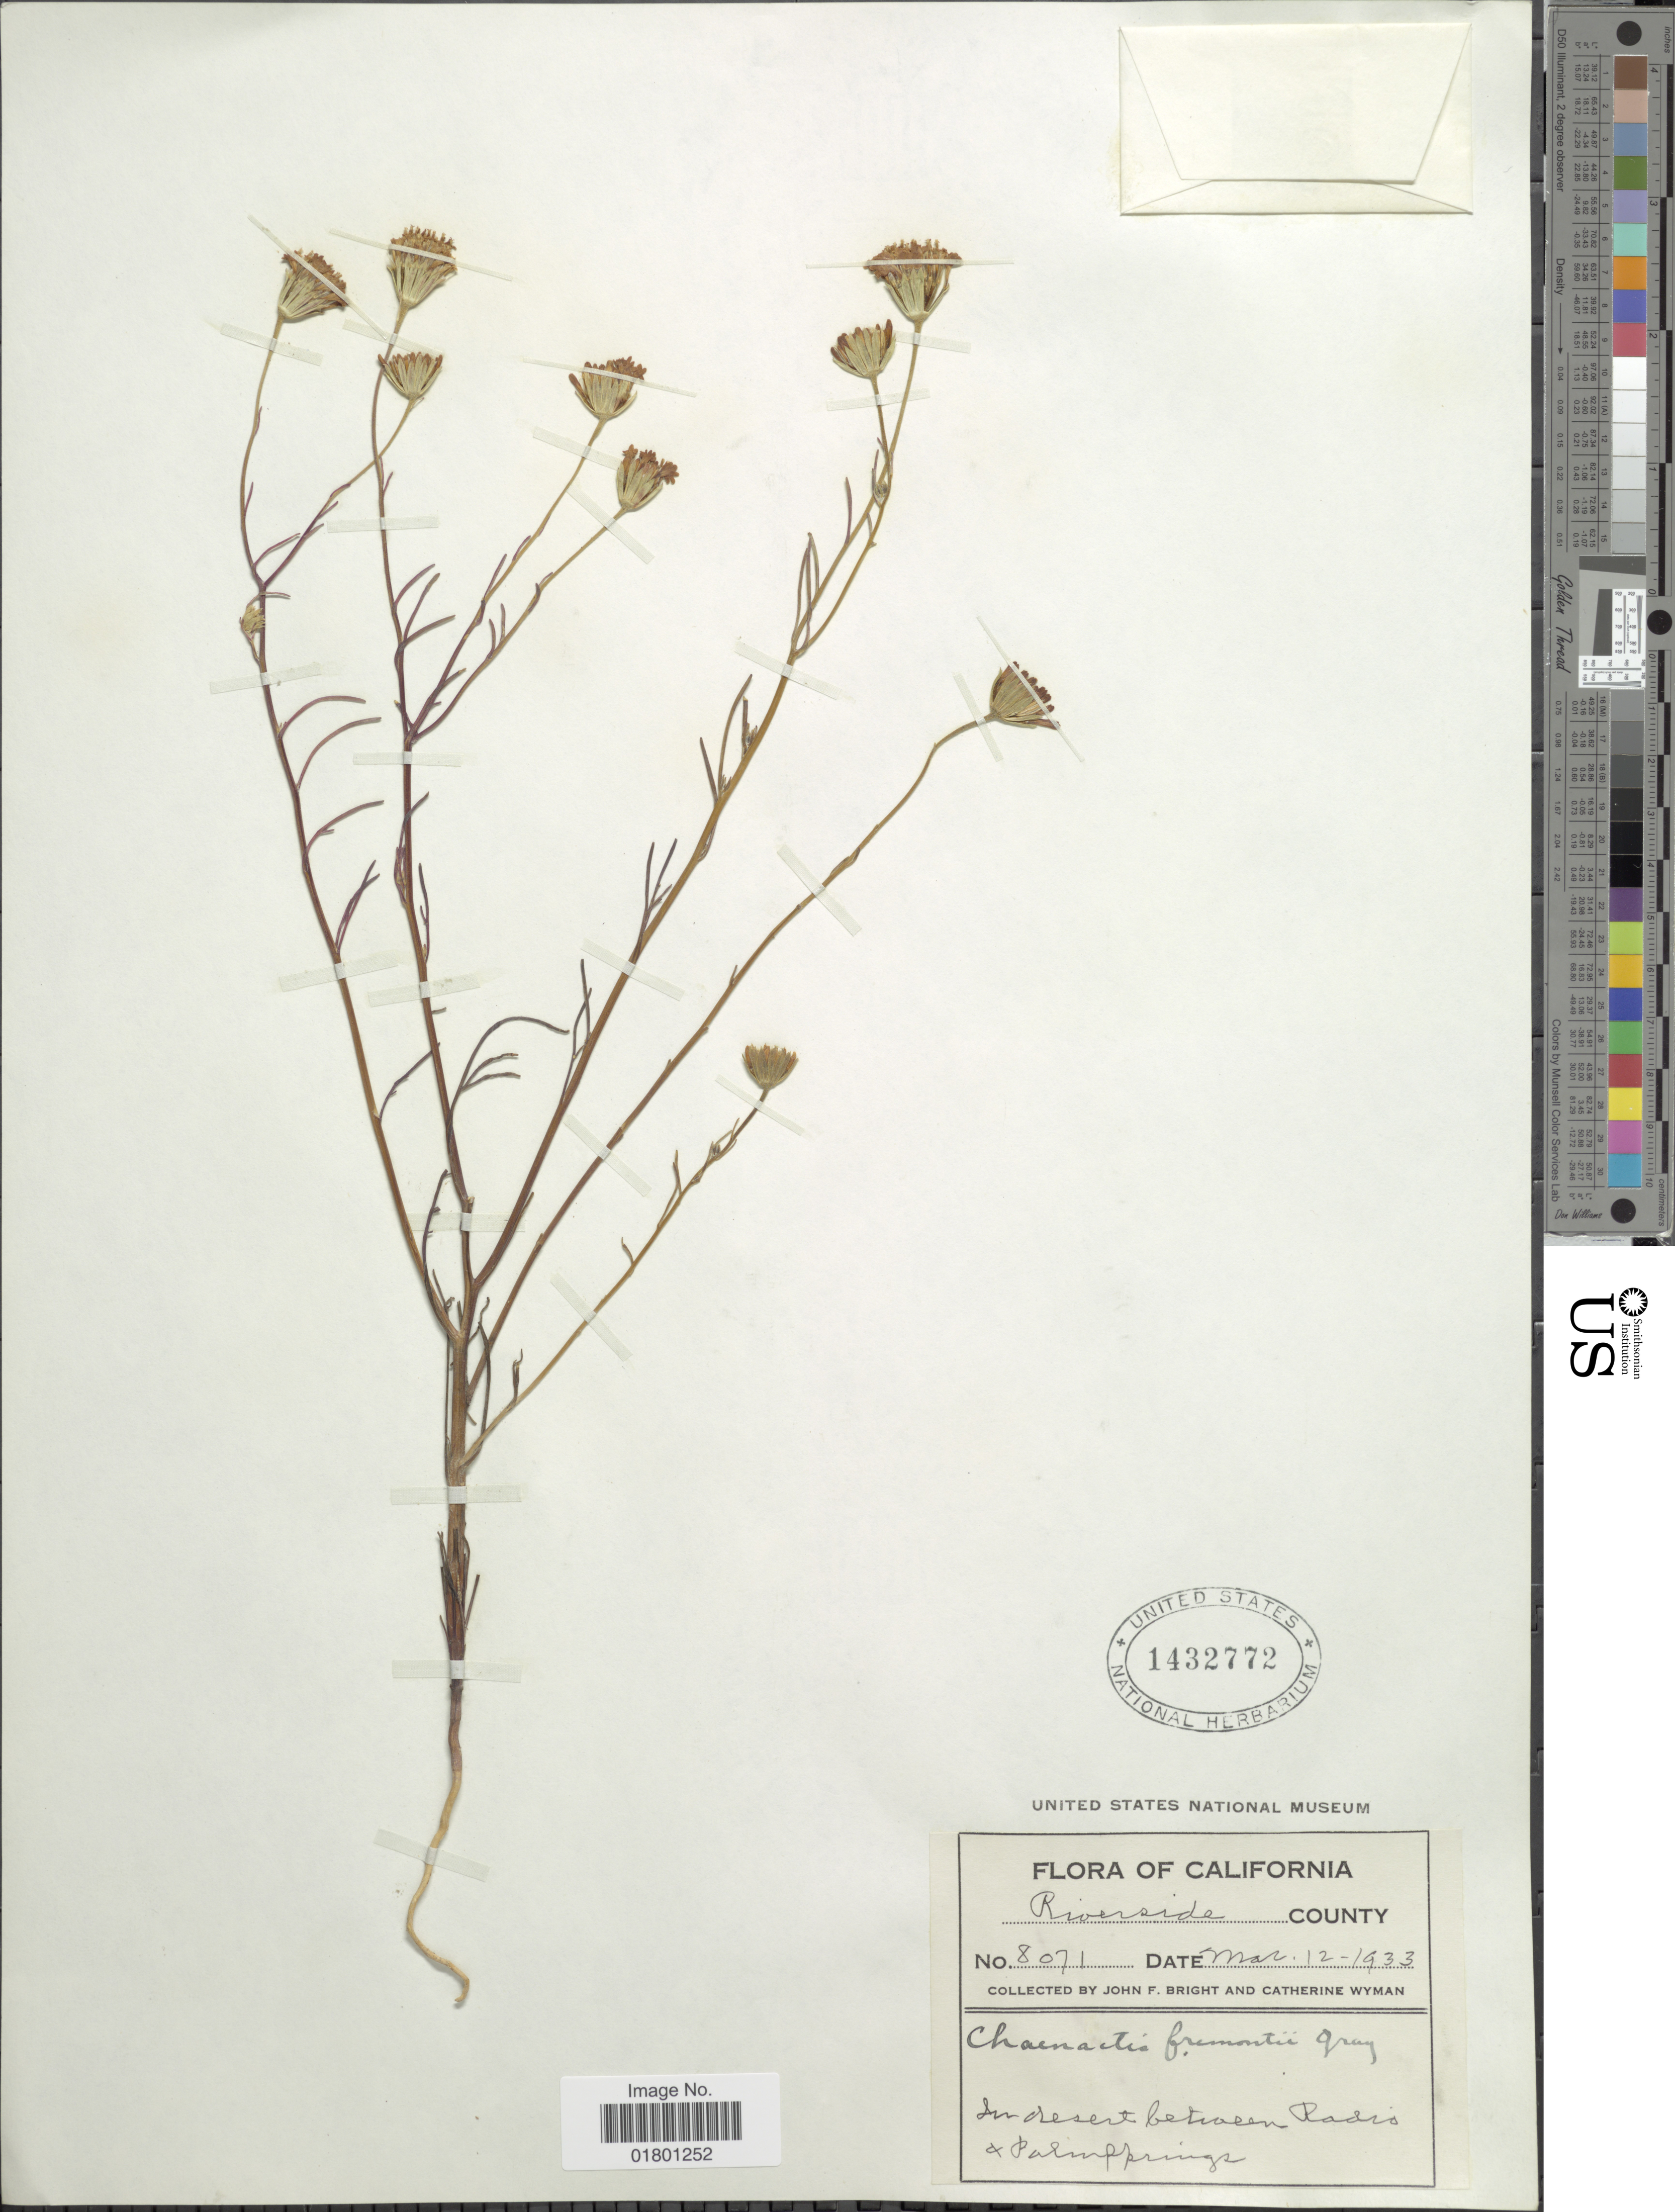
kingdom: Plantae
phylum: Tracheophyta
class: Magnoliopsida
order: Asterales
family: Asteraceae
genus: Chaenactis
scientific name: Chaenactis fremontii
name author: A. Gray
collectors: J. Bright & C. Wyman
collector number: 8071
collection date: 1933-03-12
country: United States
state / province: California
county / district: Riverside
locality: Riverside County, In desert between Radio & Palin Springs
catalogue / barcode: US 1432772